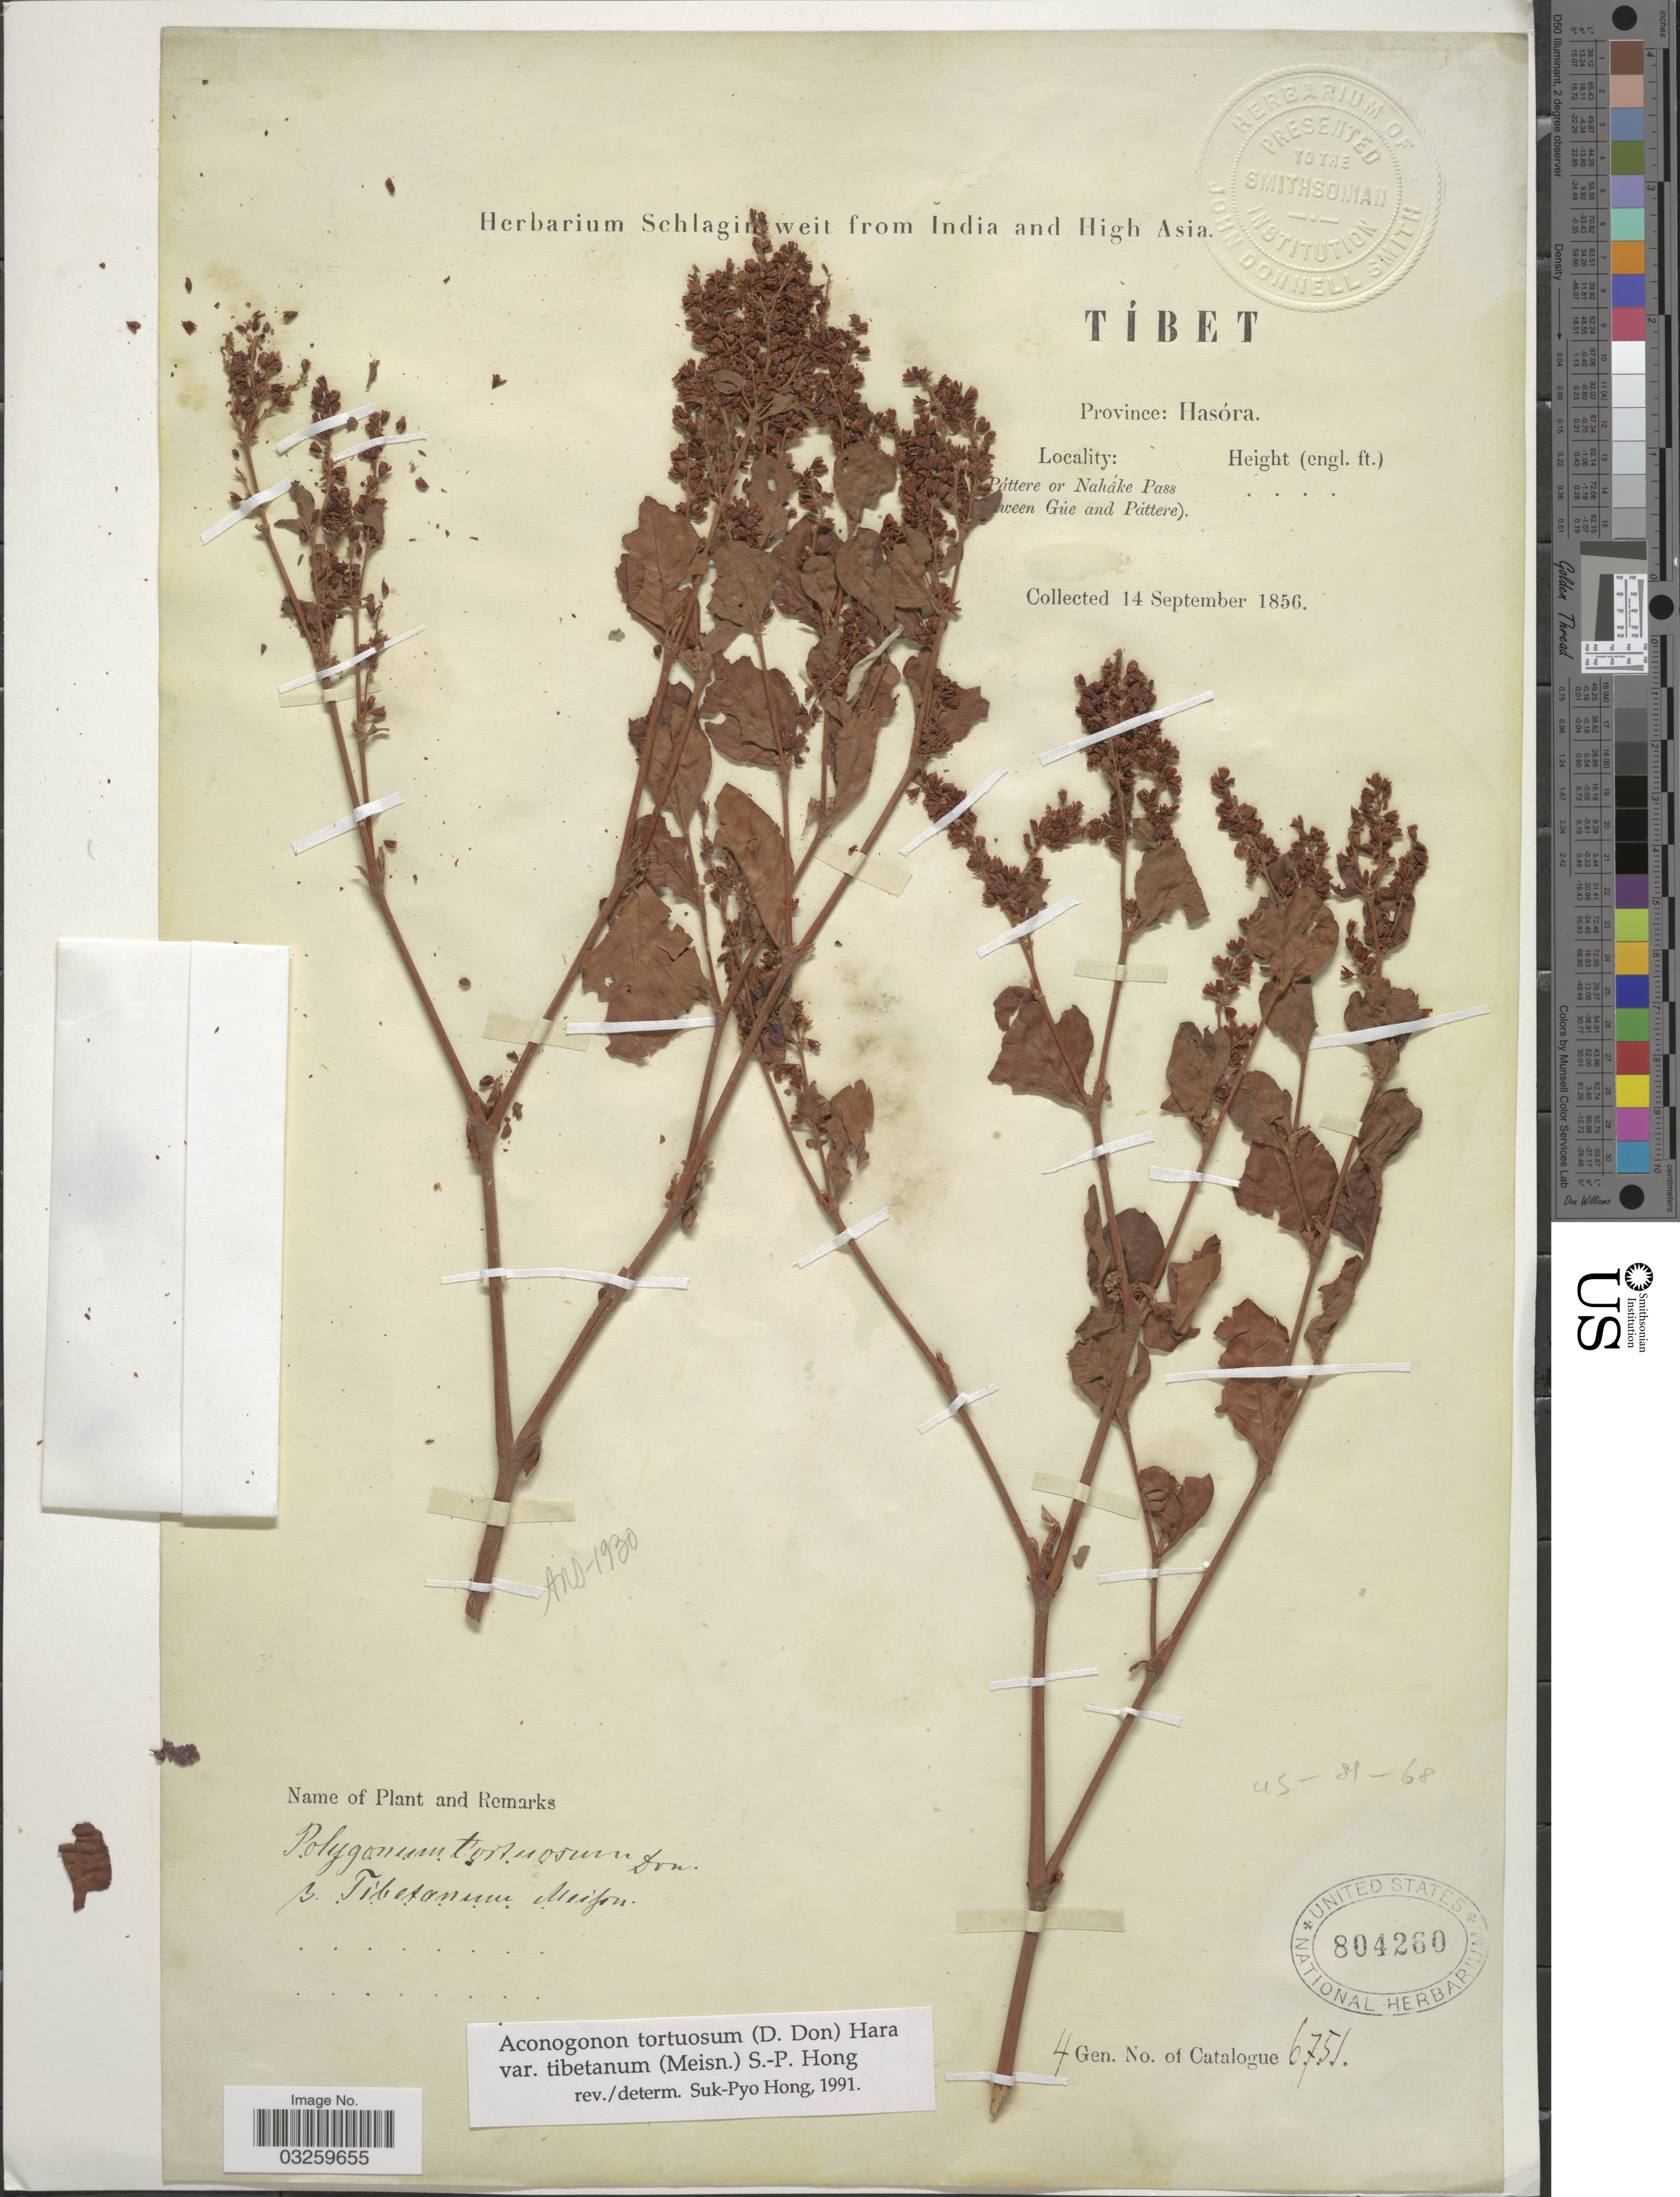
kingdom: Plantae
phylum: Tracheophyta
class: Magnoliopsida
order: Caryophyllales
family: Polygonaceae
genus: Koenigia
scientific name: Koenigia tortuosa var. tortuosa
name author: (D. Don) T.M. Schust. & Reveal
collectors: ex herb. Schlagintweit from India and High Asia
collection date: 1856-09-14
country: China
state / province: Xizang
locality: Tíbet. Páttere or Naháke Pass. ( [illegible text]ween Gúe and Páttere).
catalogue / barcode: US 804260